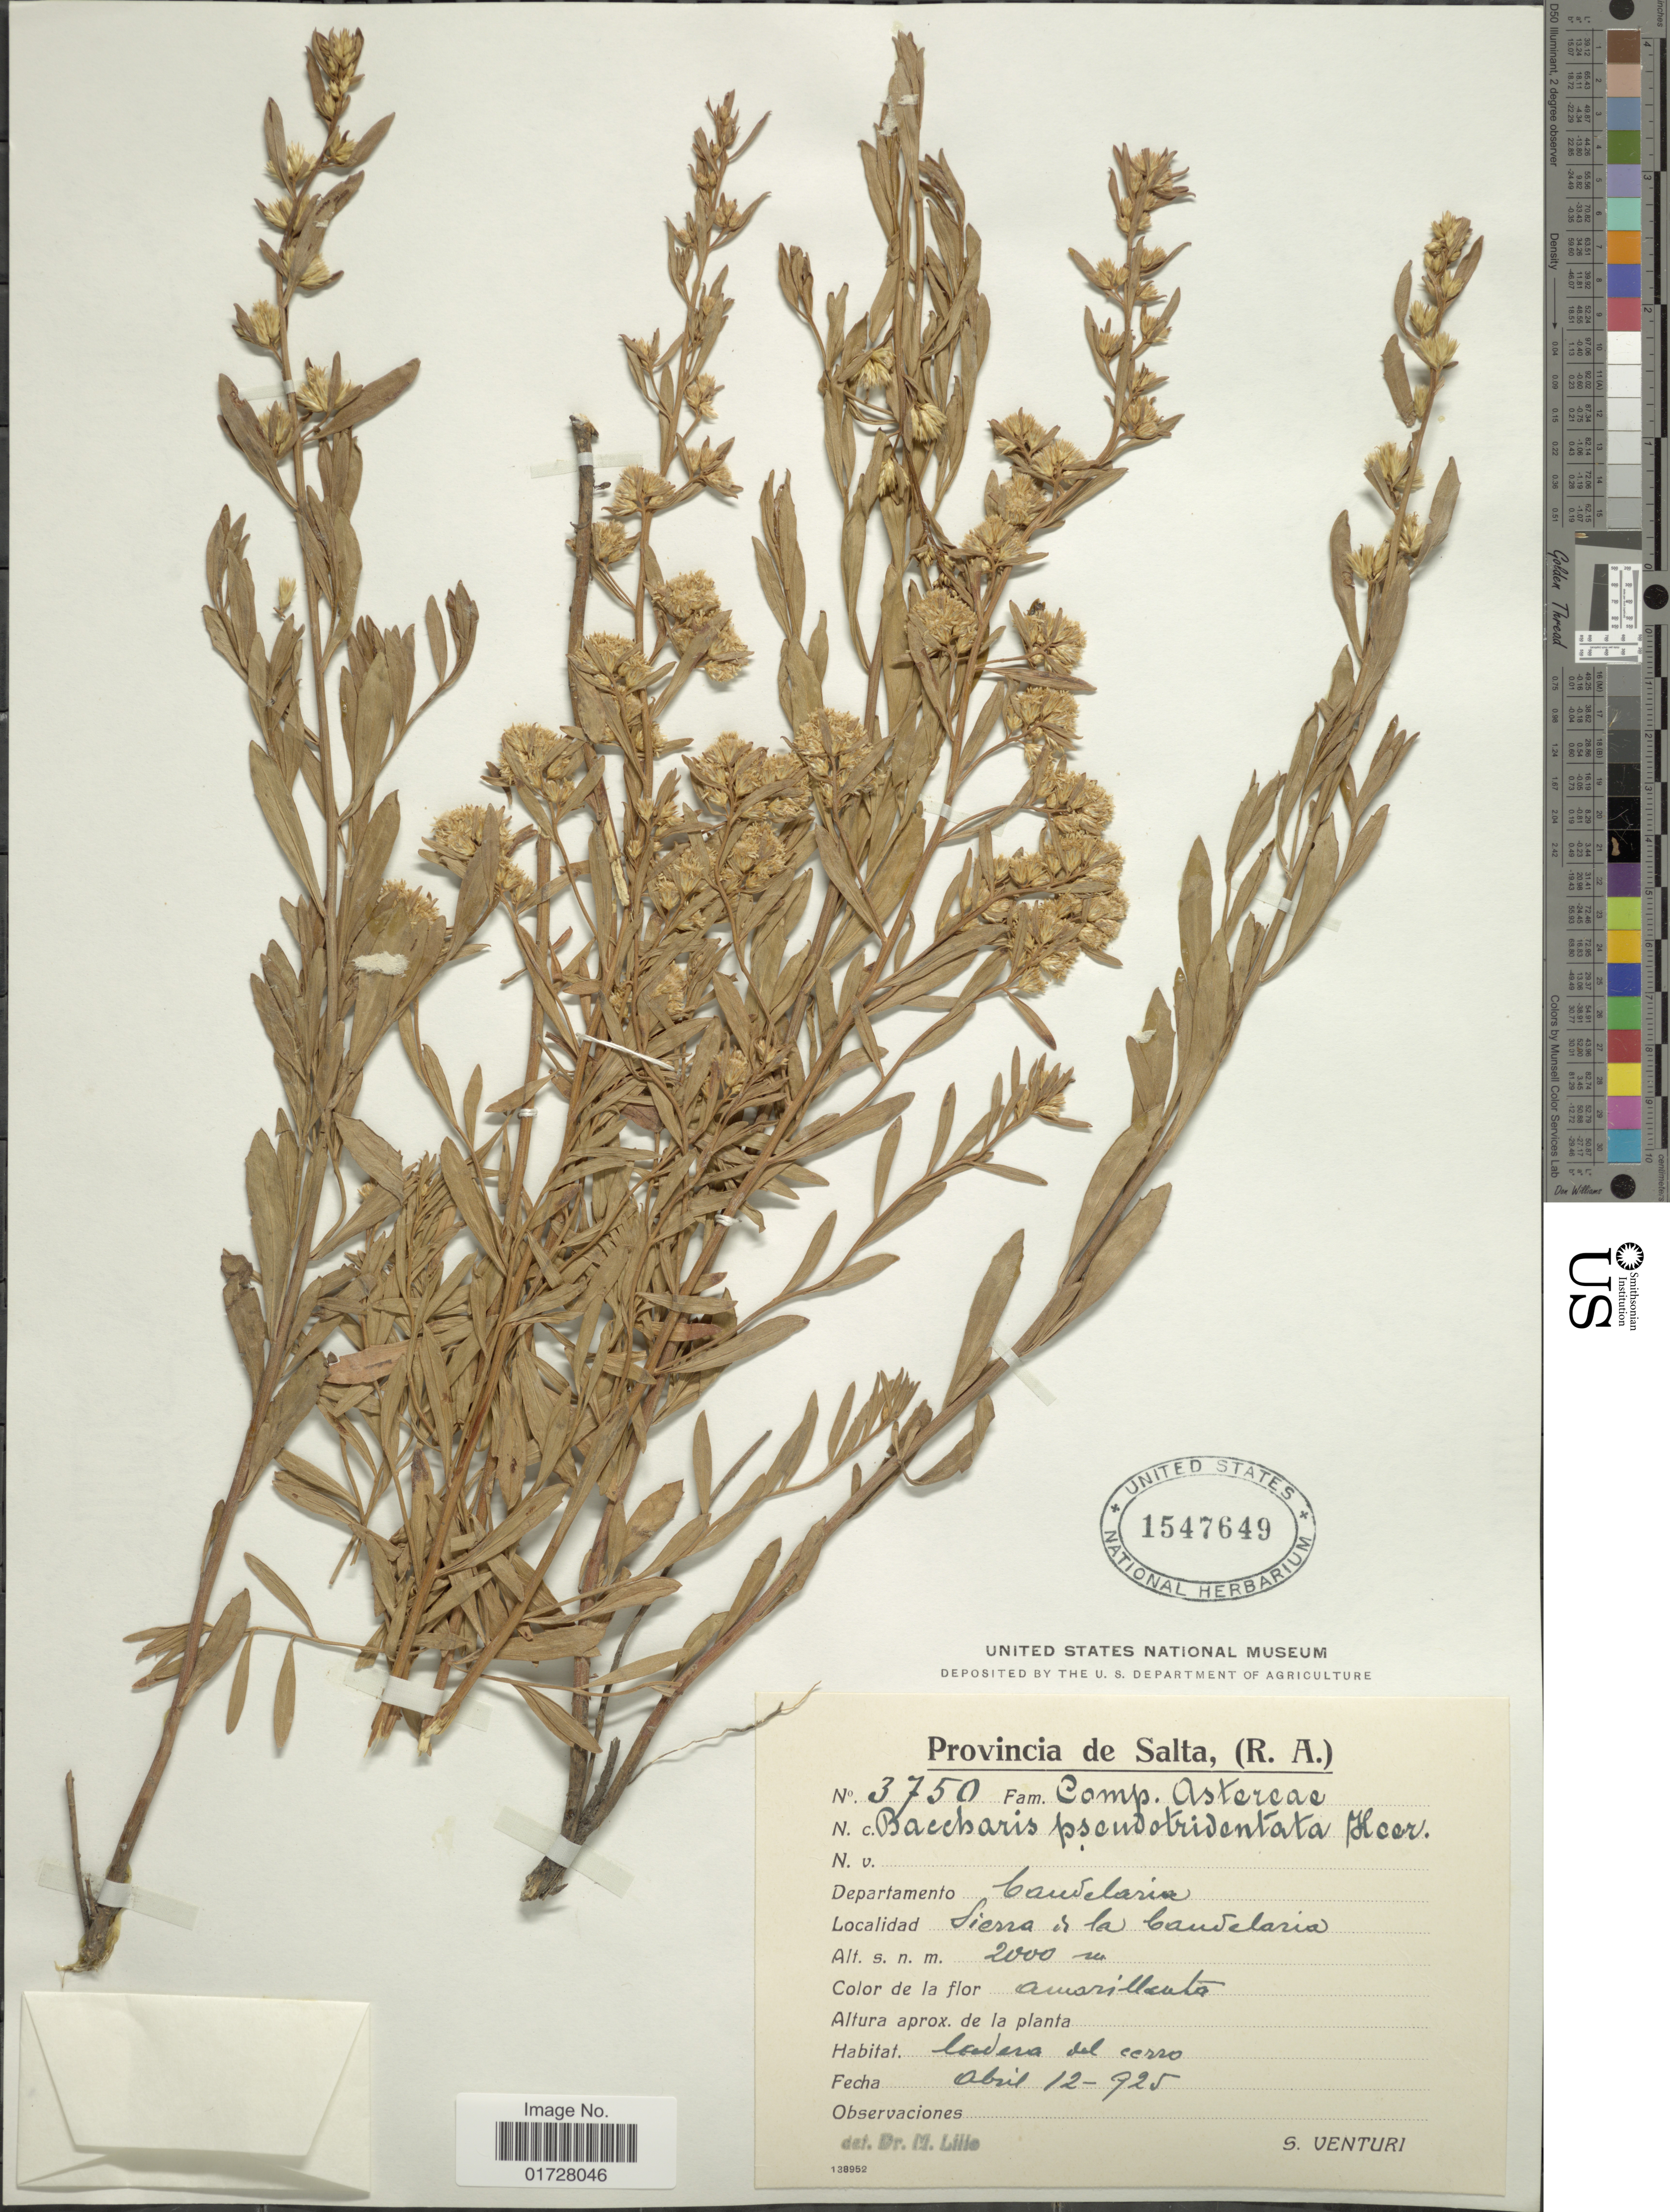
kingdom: Plantae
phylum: Tracheophyta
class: Magnoliopsida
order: Asterales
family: Asteraceae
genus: Baccharis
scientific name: Baccharis sp.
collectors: S. Venturi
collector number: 3750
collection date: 1925-04-12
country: Argentina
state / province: Salta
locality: Departamento Candelaria, Sierra de la Candelaria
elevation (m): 2000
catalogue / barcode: US 1547649